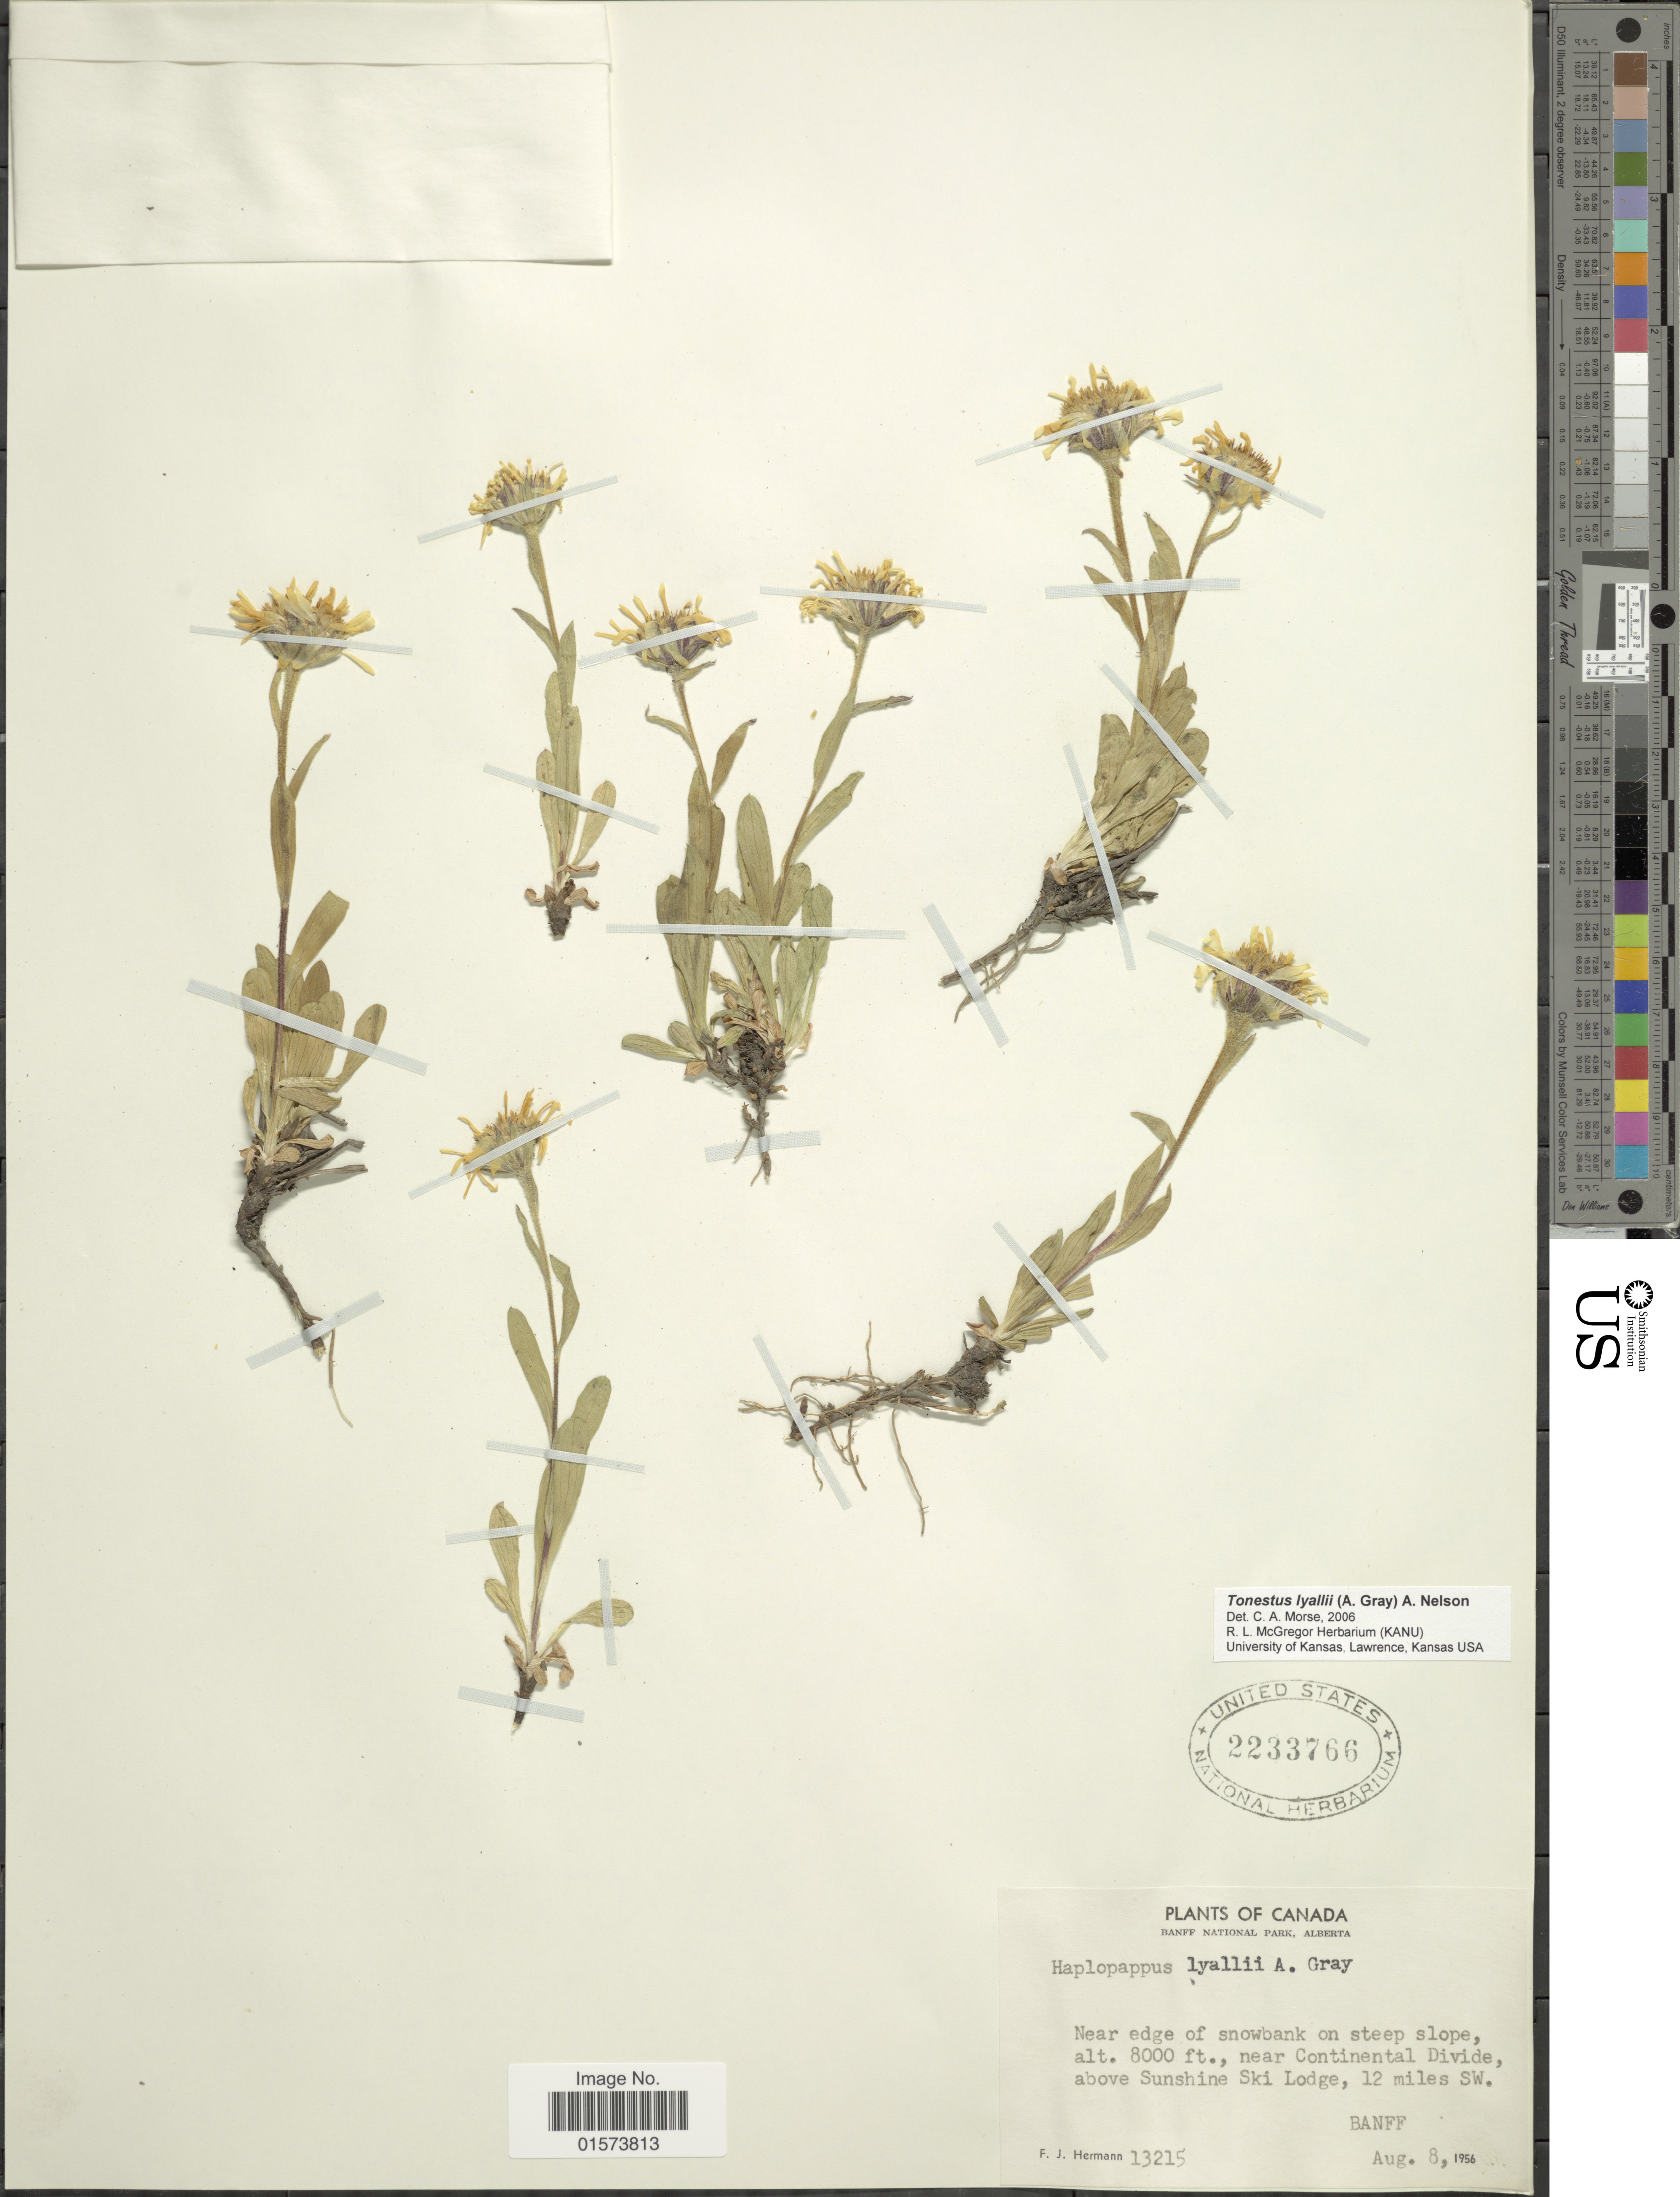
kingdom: Plantae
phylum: Tracheophyta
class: Magnoliopsida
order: Asterales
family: Asteraceae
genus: Tonestus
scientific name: Tonestus lyallii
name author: (A. Gray) A. Nelson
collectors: F. J. Hermann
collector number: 13215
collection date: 1956-08-08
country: Canada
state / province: Alberta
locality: Banff National Park, near edge of snowbank on steep slope, near Continental Divide, above Sunshine Ski Lodge, 12 miles SW, Banff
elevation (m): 2438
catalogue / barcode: US 2233766